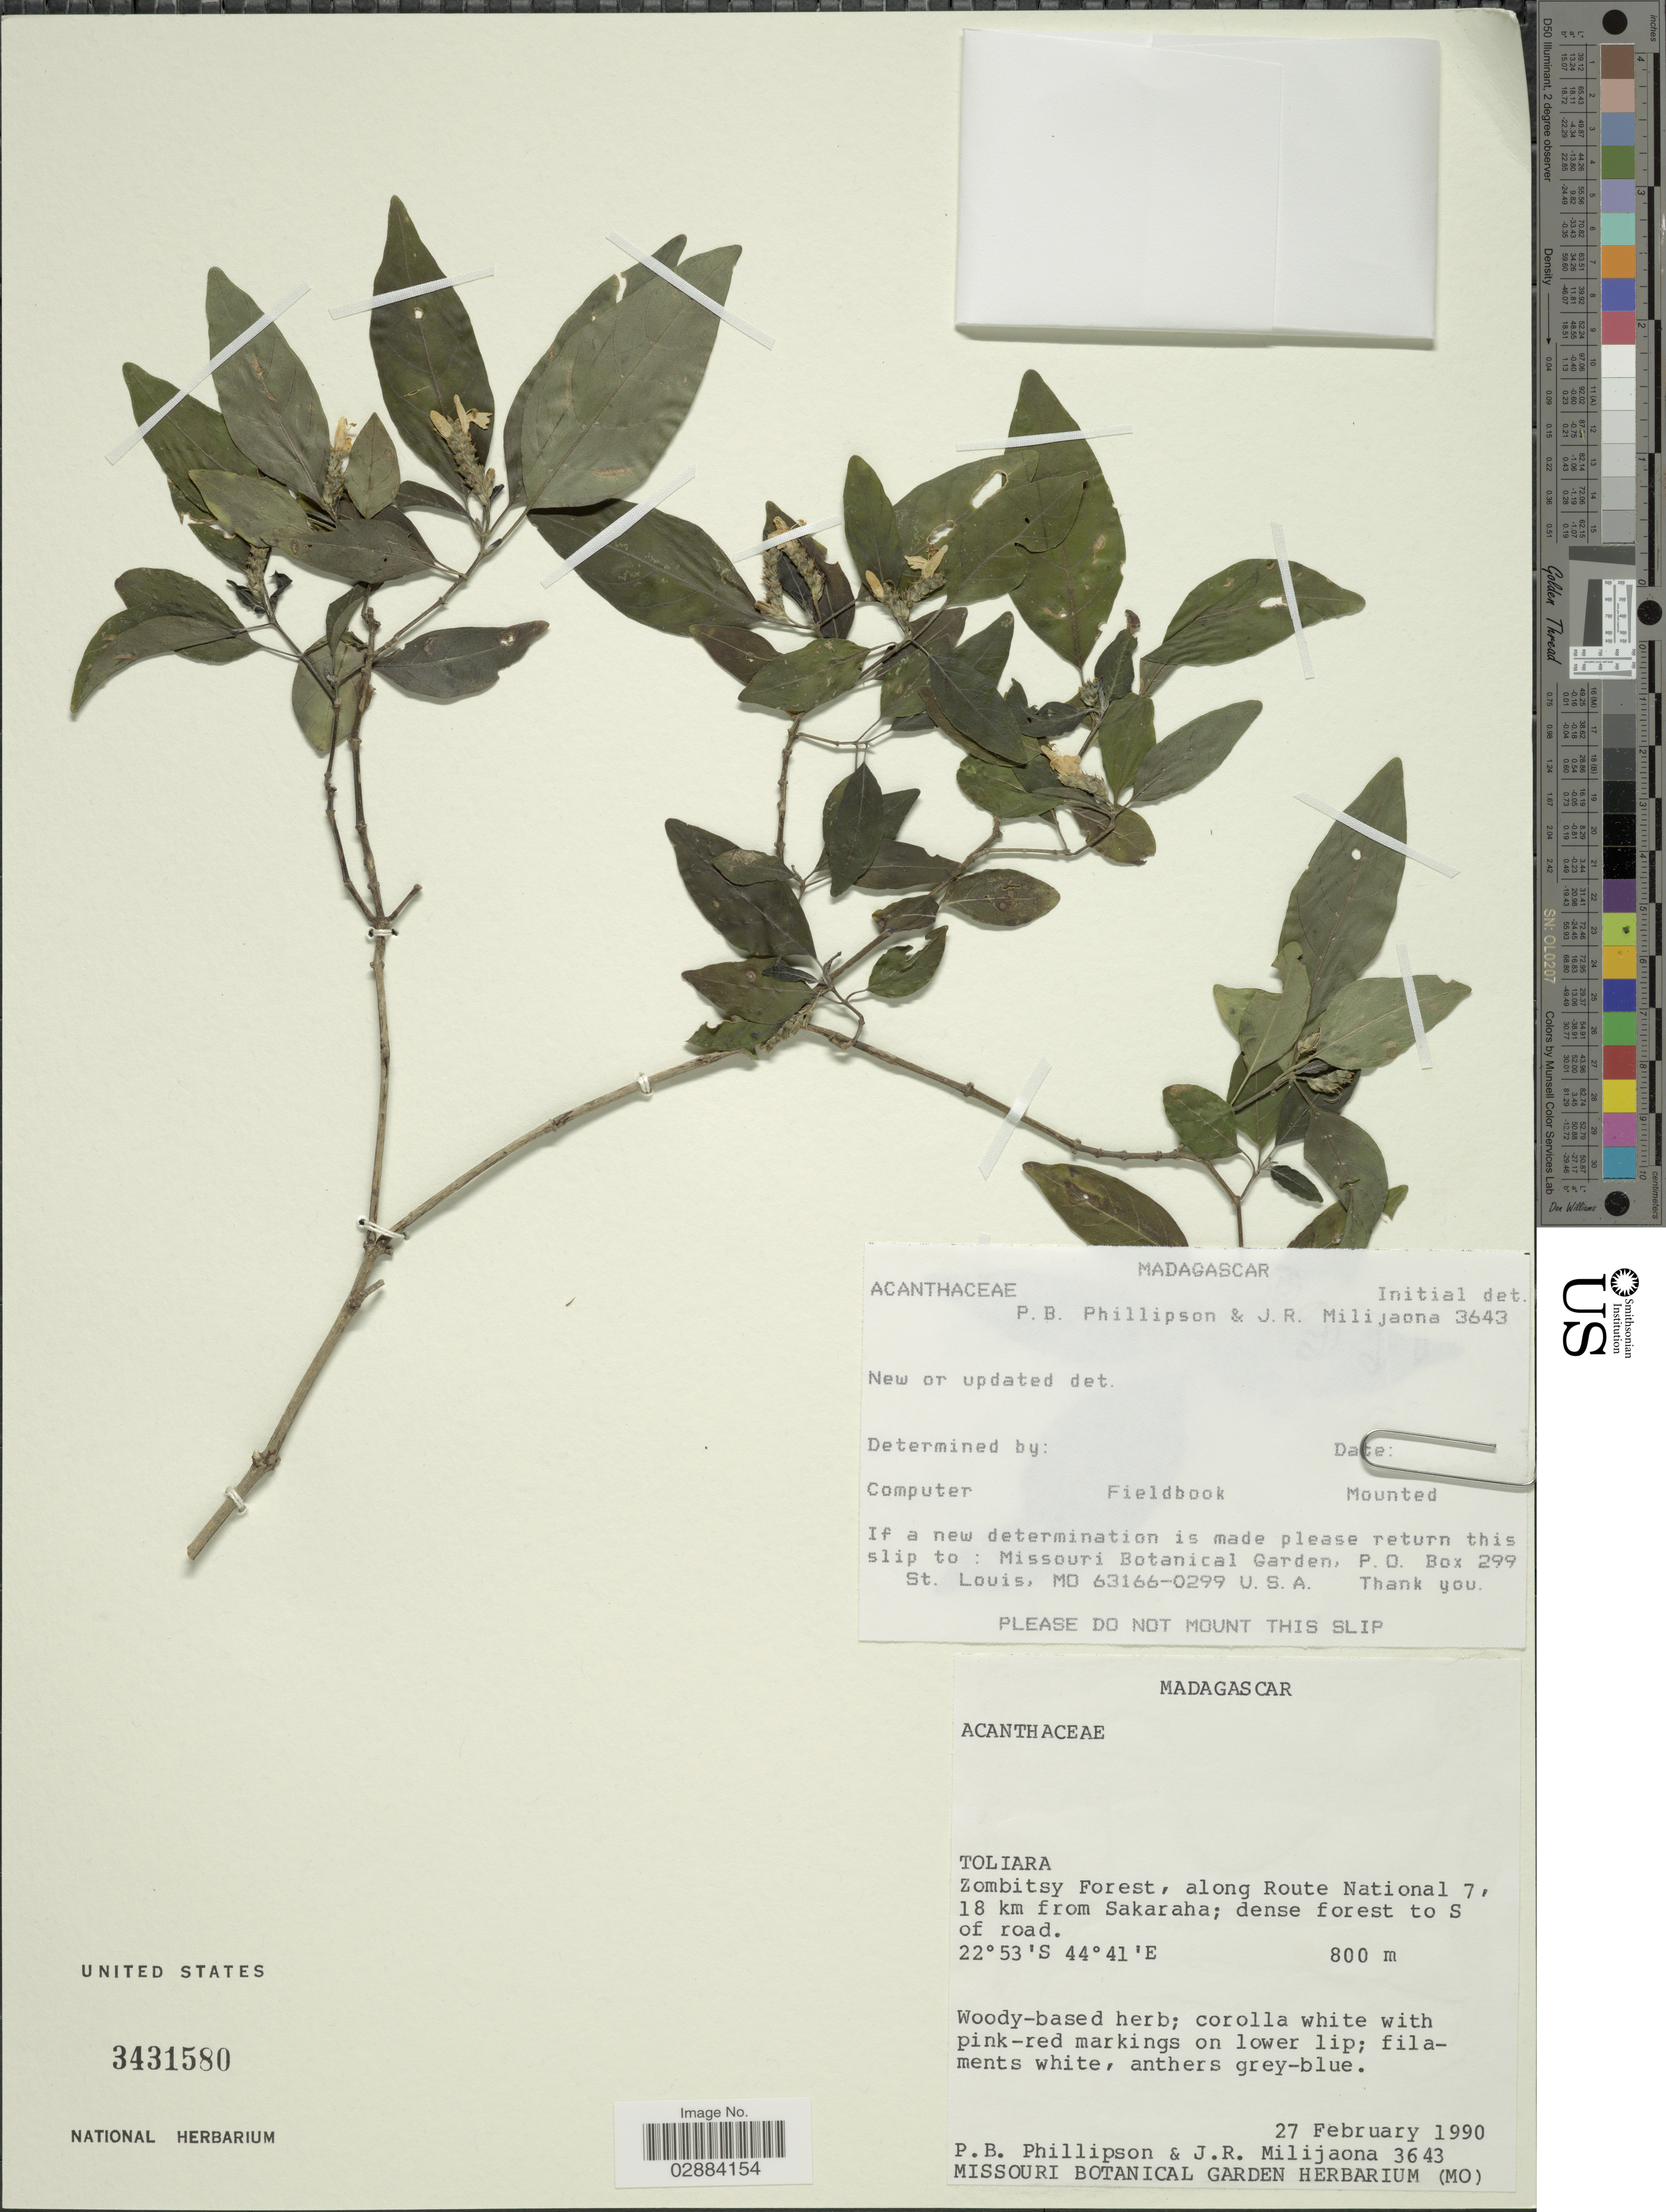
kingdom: Plantae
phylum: Tracheophyta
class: Magnoliopsida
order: Lamiales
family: Acanthaceae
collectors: P. B. Phillipson & J. R. Milijaona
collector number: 3643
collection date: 1990-02-27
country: Madagascar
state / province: Atsimo-Andrefana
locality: Zombitsy Forest, along Route National 7, 18 km from Sakaraha; dense forest to S of road.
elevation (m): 800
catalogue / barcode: US 3431580